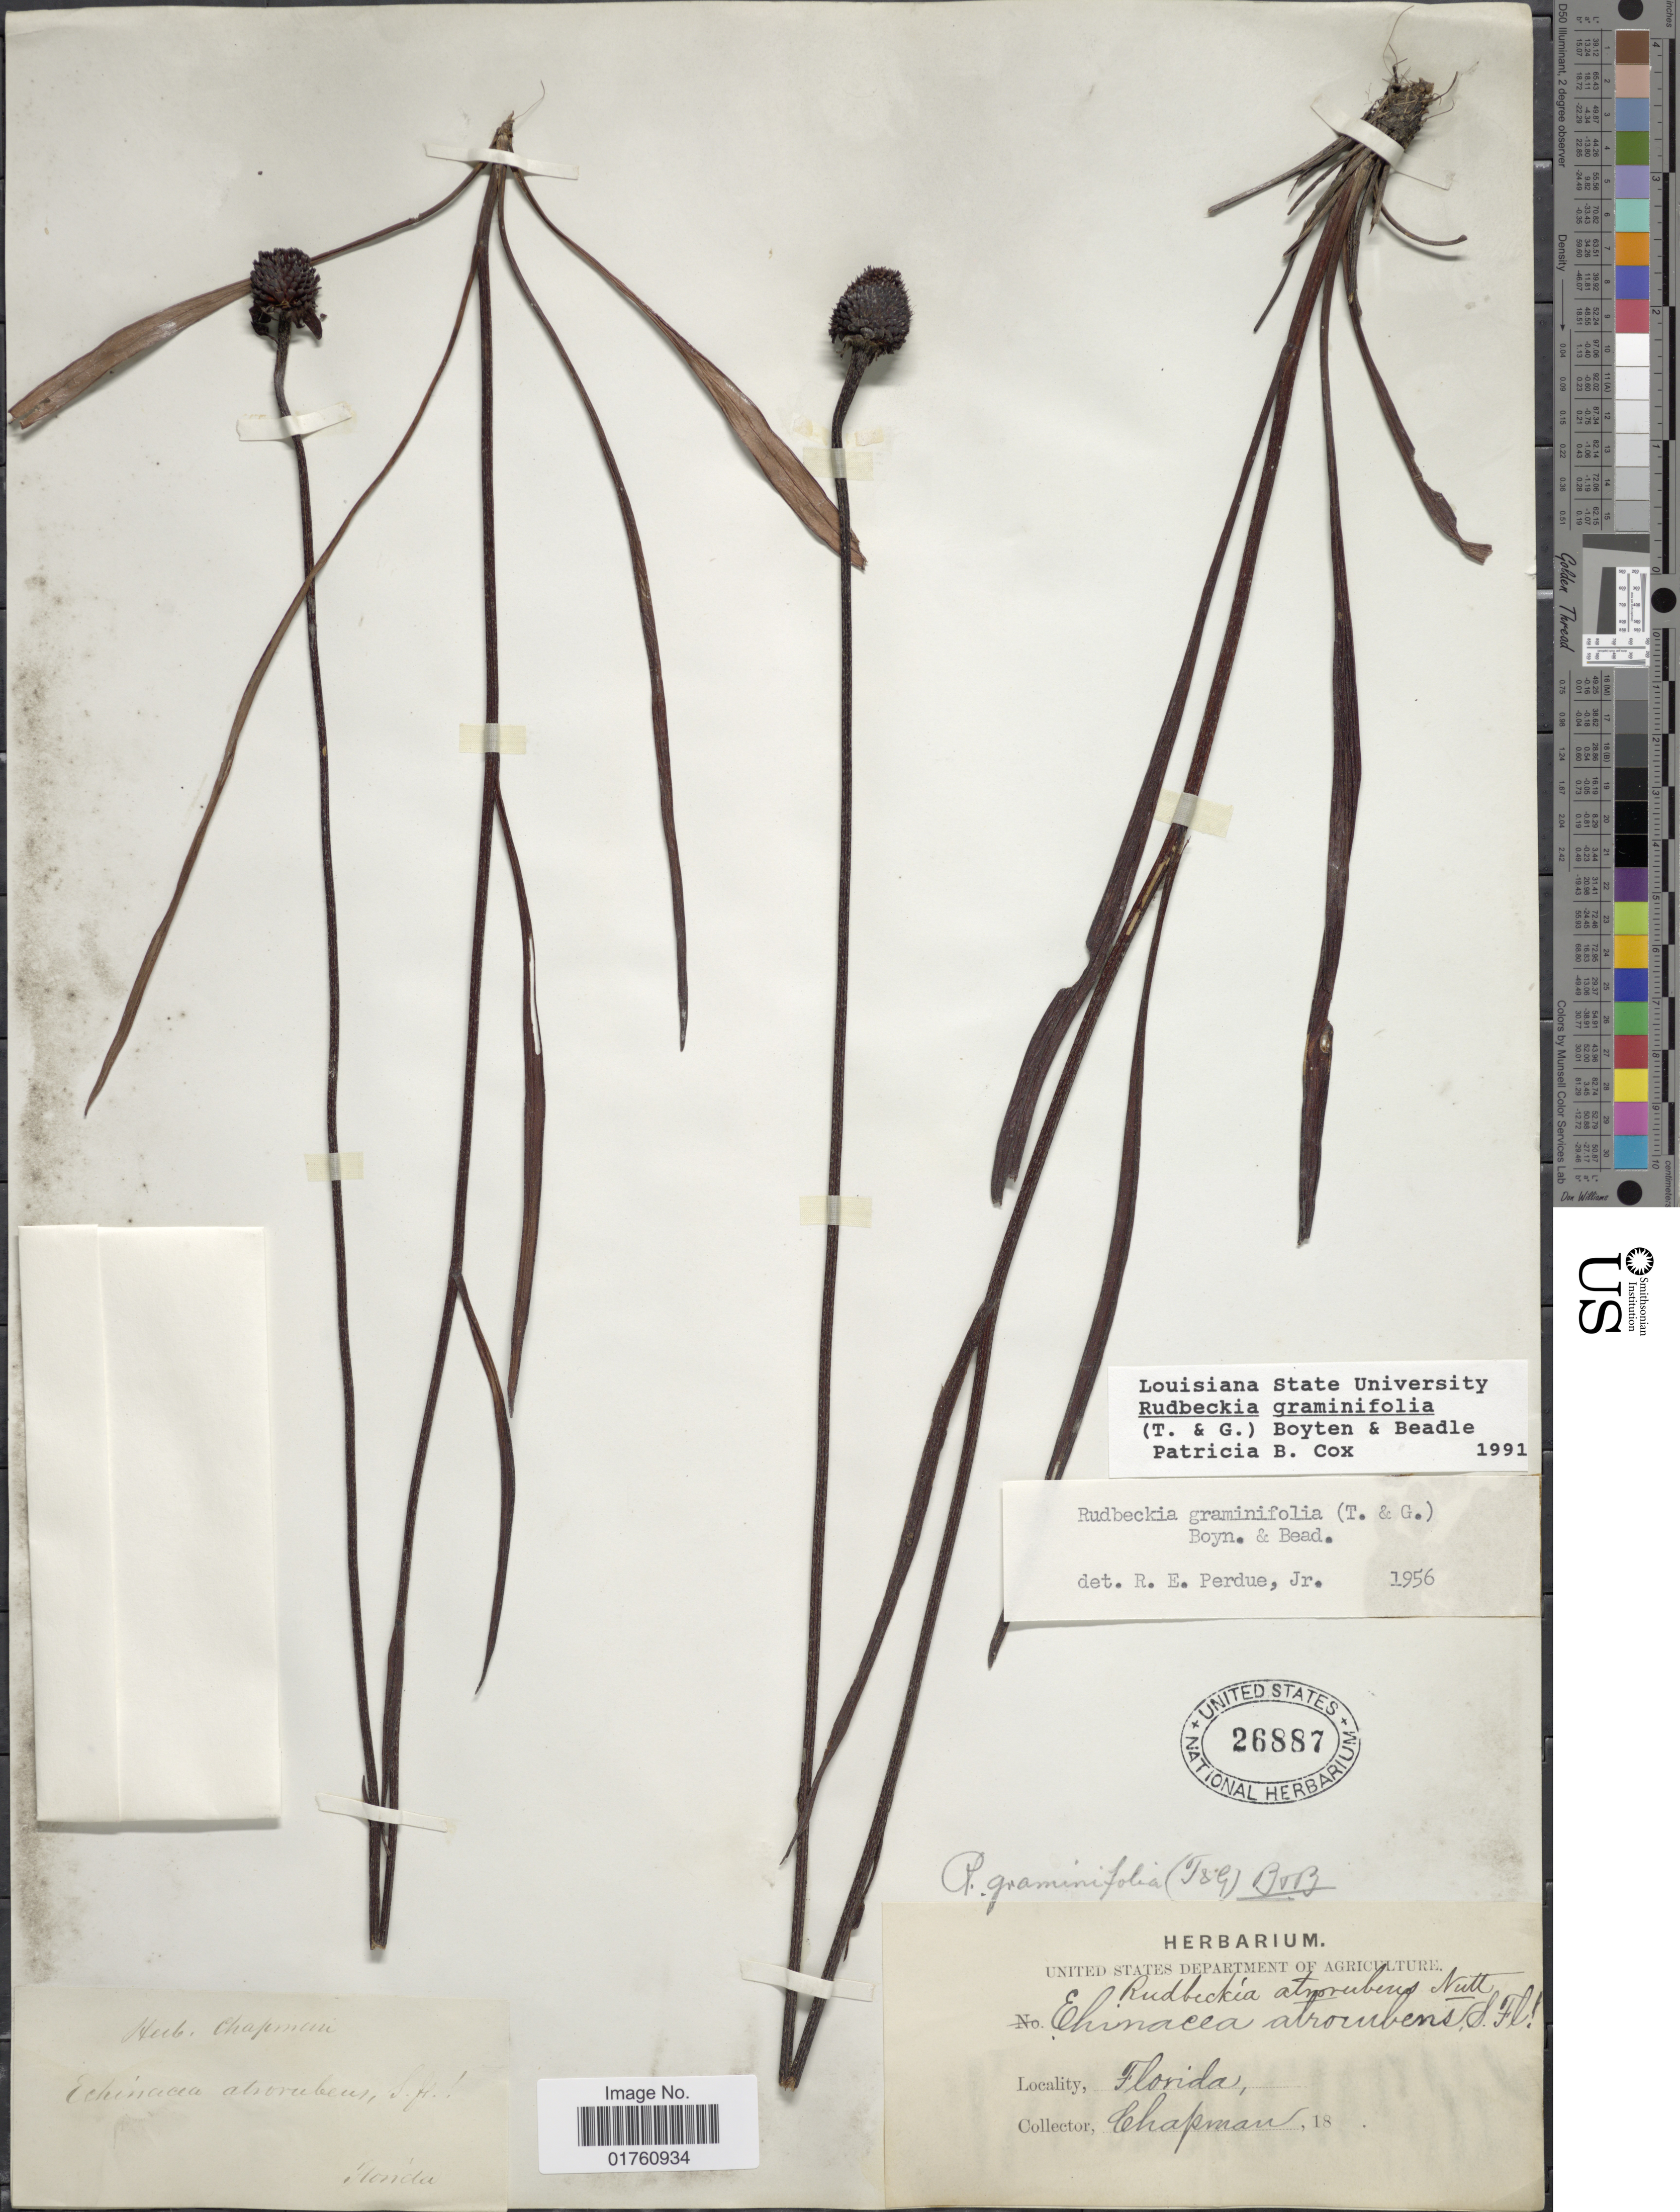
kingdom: Plantae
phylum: Tracheophyta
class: Magnoliopsida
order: Asterales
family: Asteraceae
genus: Rudbeckia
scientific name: Rudbeckia graminifolia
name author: (Torr. & A. Gray) C.L. Boynton & Beadle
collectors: A. Chapman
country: United States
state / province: Florida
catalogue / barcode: US 26887